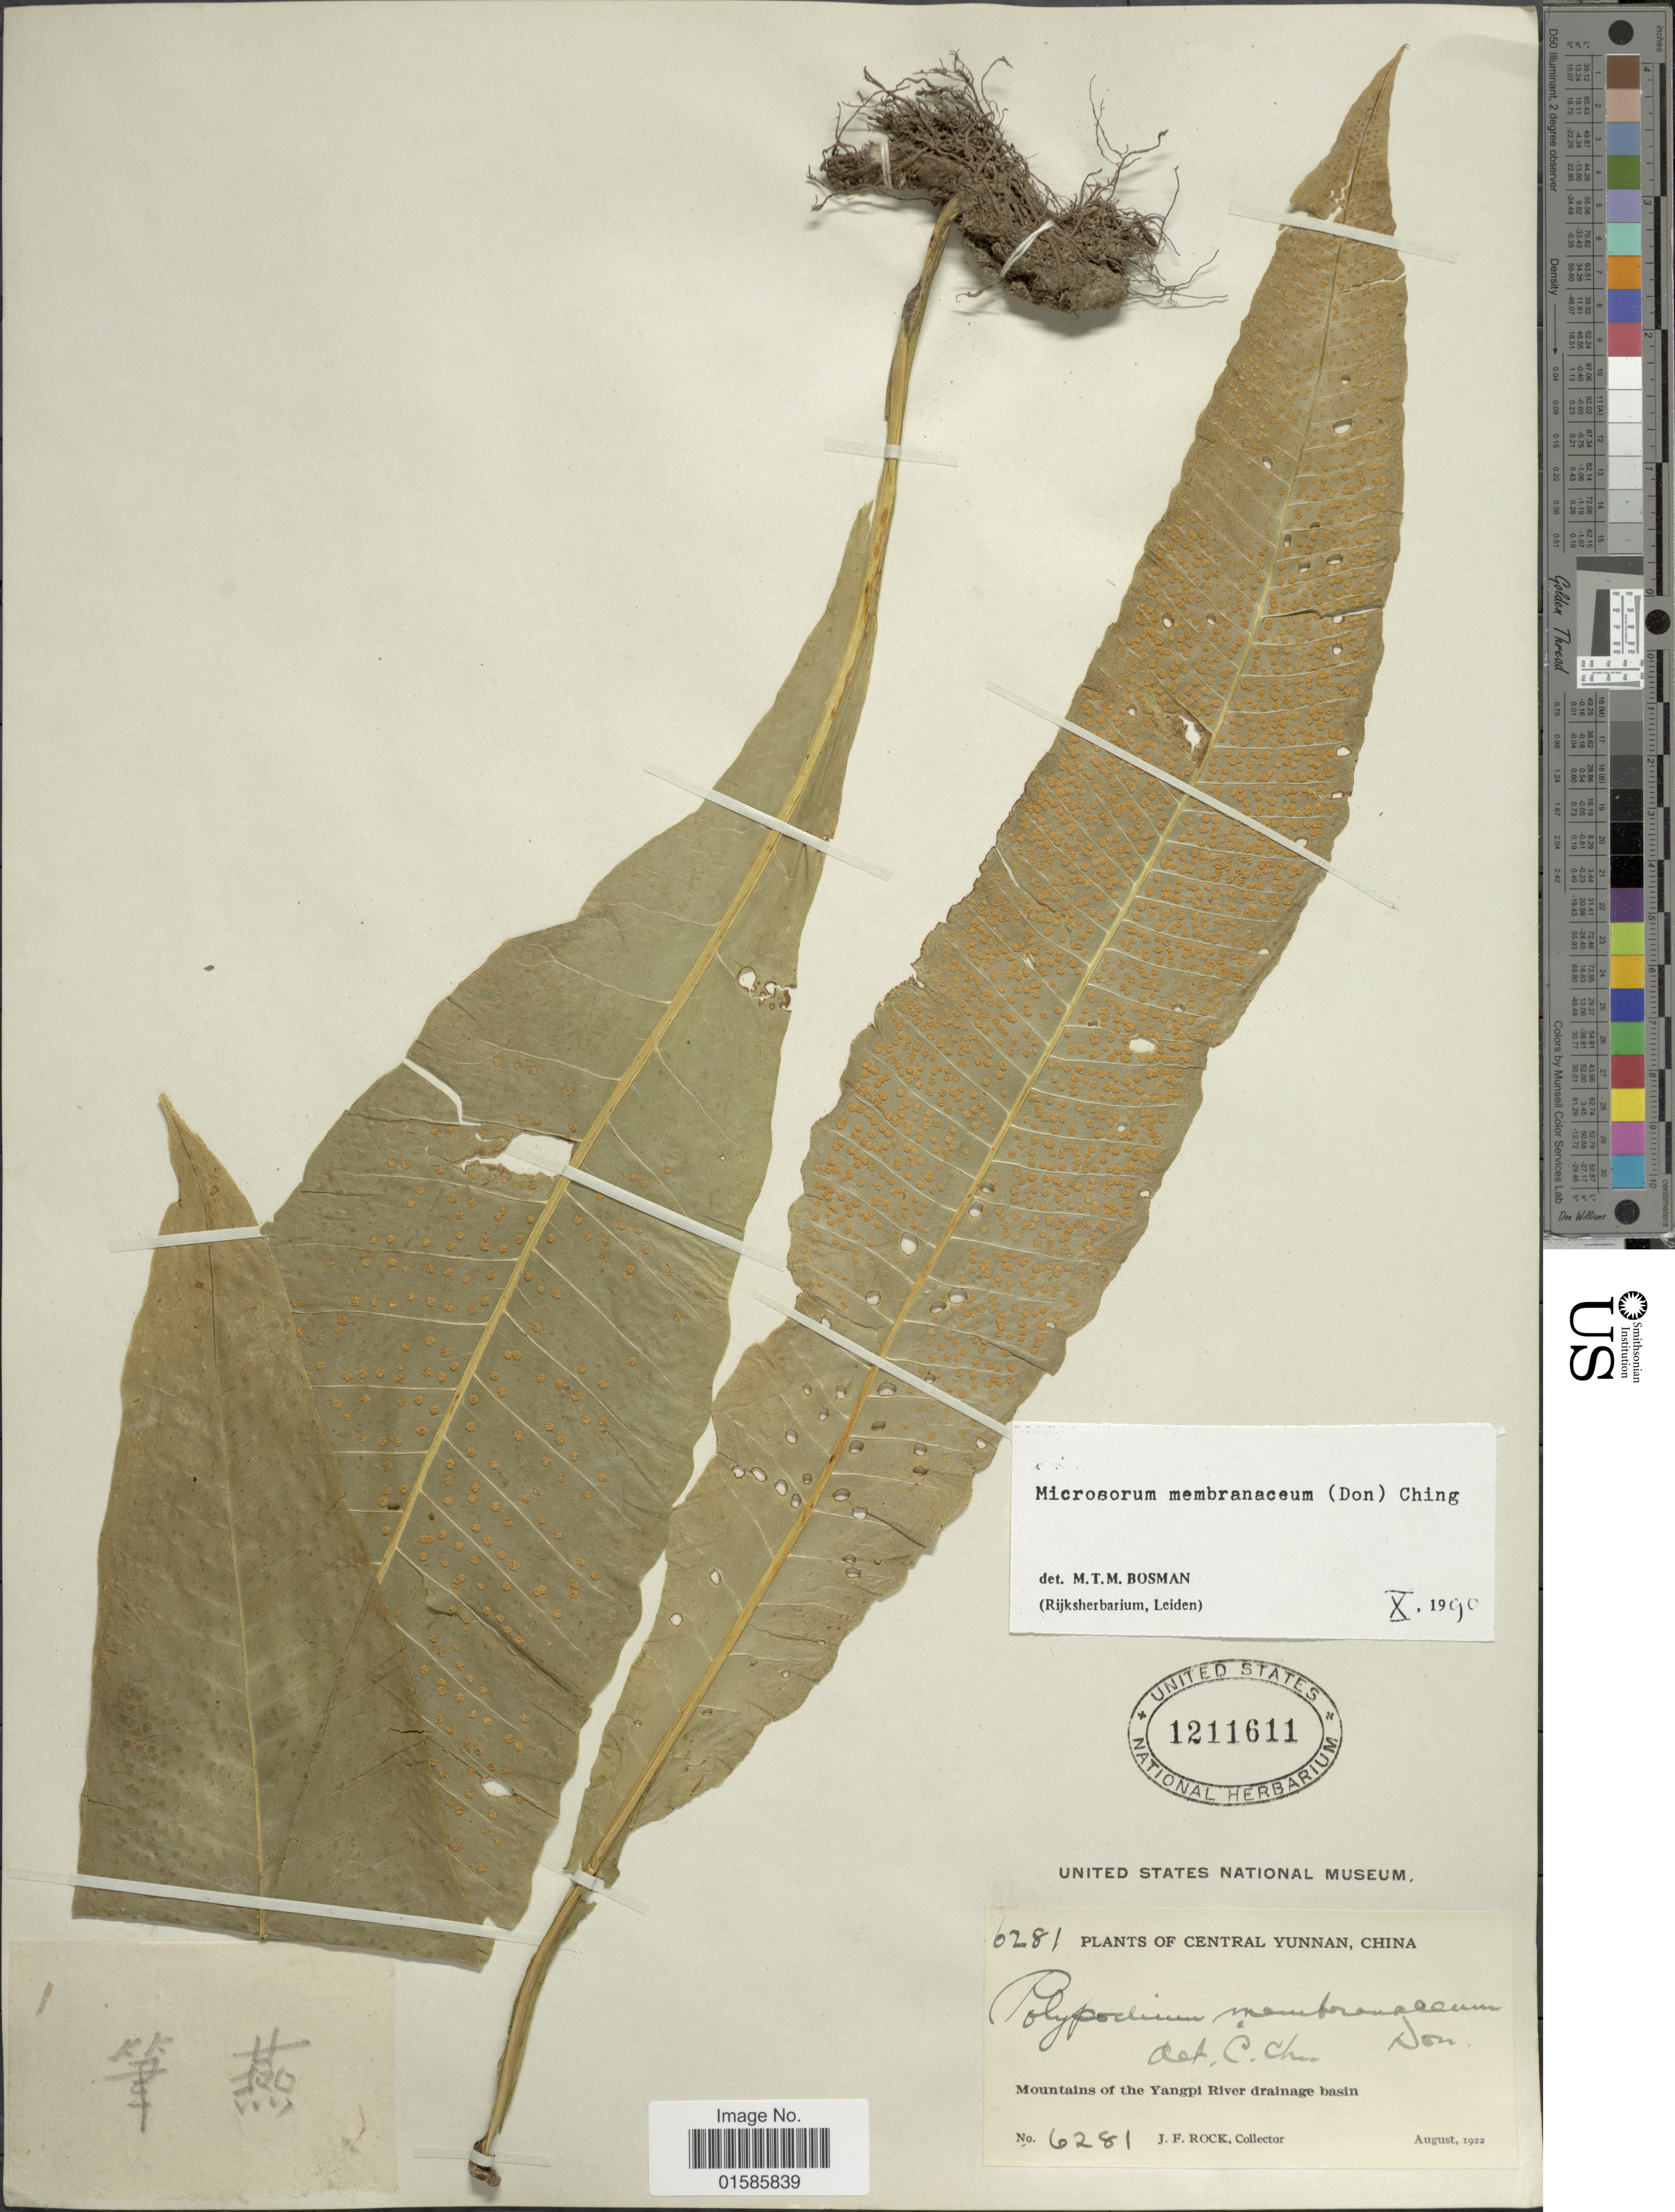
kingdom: Plantae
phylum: Tracheophyta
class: Polypodiopsida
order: Polypodiales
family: Polypodiaceae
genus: Microsorum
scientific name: Microsorum membranaceum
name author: (D. Don) Ching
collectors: J. Rock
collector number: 6281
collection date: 1922-08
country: China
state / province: Yunnan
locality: Central Yunnan, Mountains of the Yangpi River drainage basin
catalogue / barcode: US 1211611